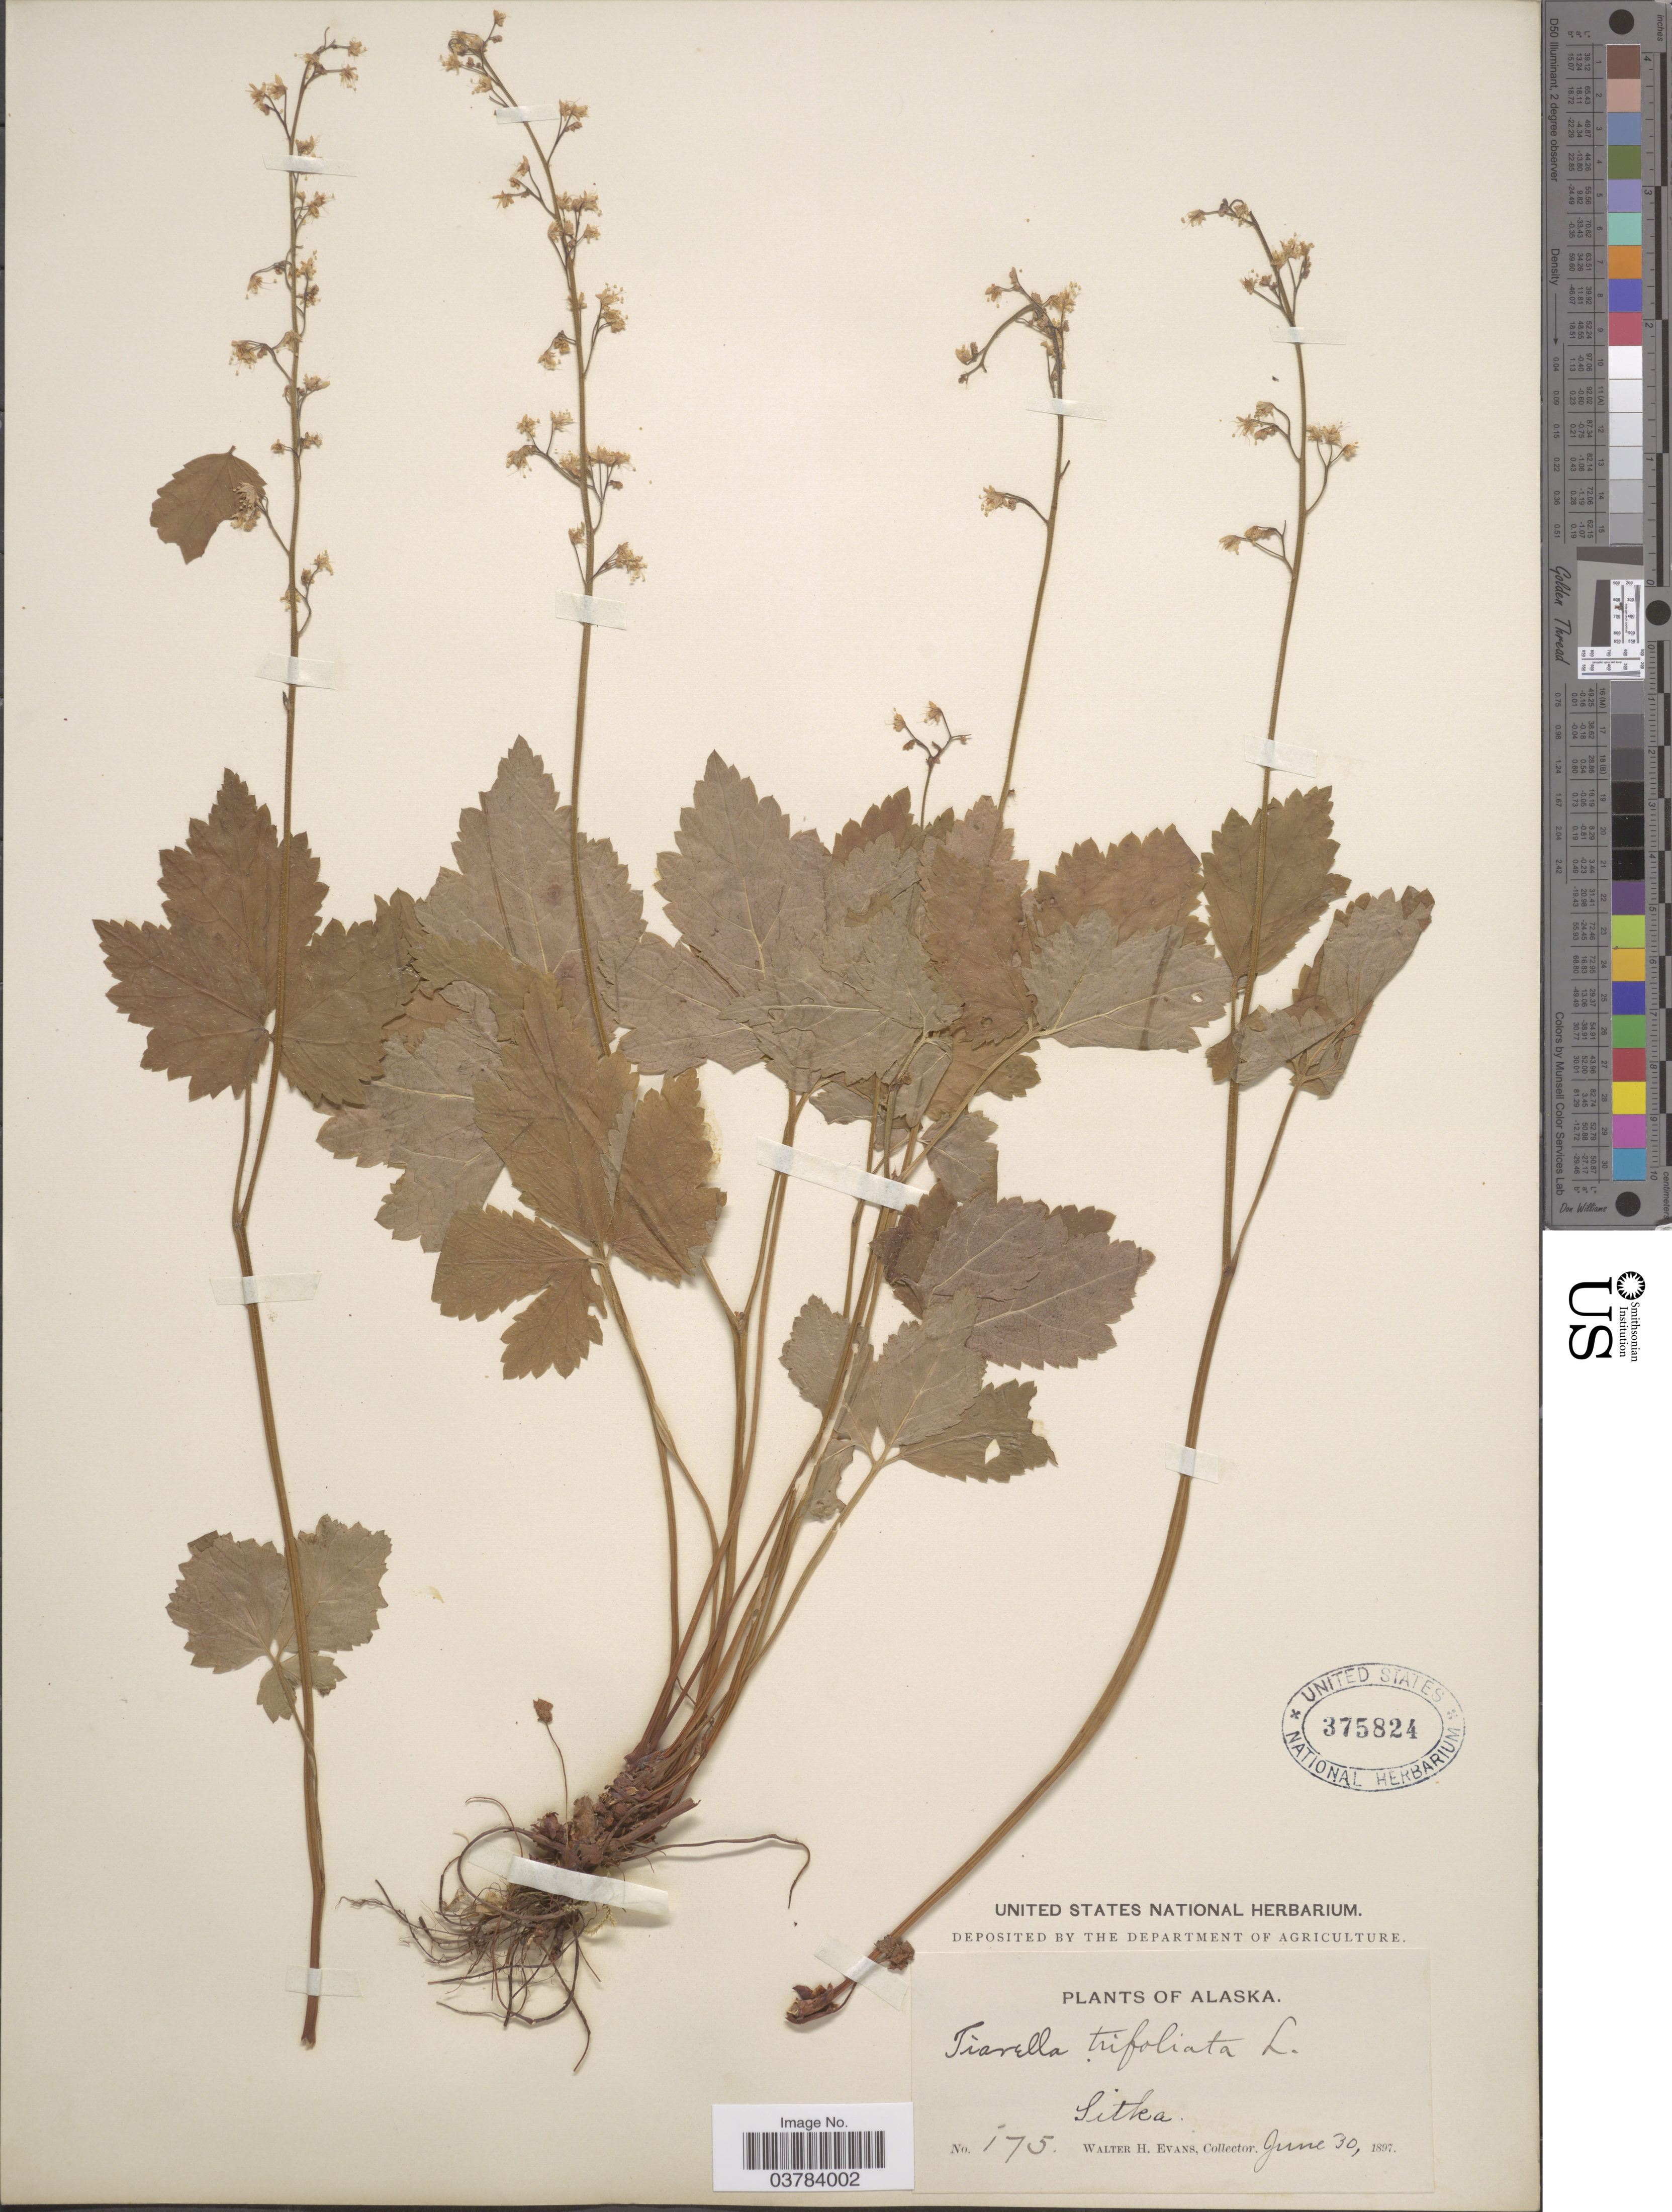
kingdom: Plantae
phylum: Tracheophyta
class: Magnoliopsida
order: Saxifragales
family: Saxifragaceae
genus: Tiarella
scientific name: Tiarella trifoliata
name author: L.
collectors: W. H. Evans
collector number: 175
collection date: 1897-06-30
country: United States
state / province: Alaska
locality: Sitka.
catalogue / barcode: US 375824